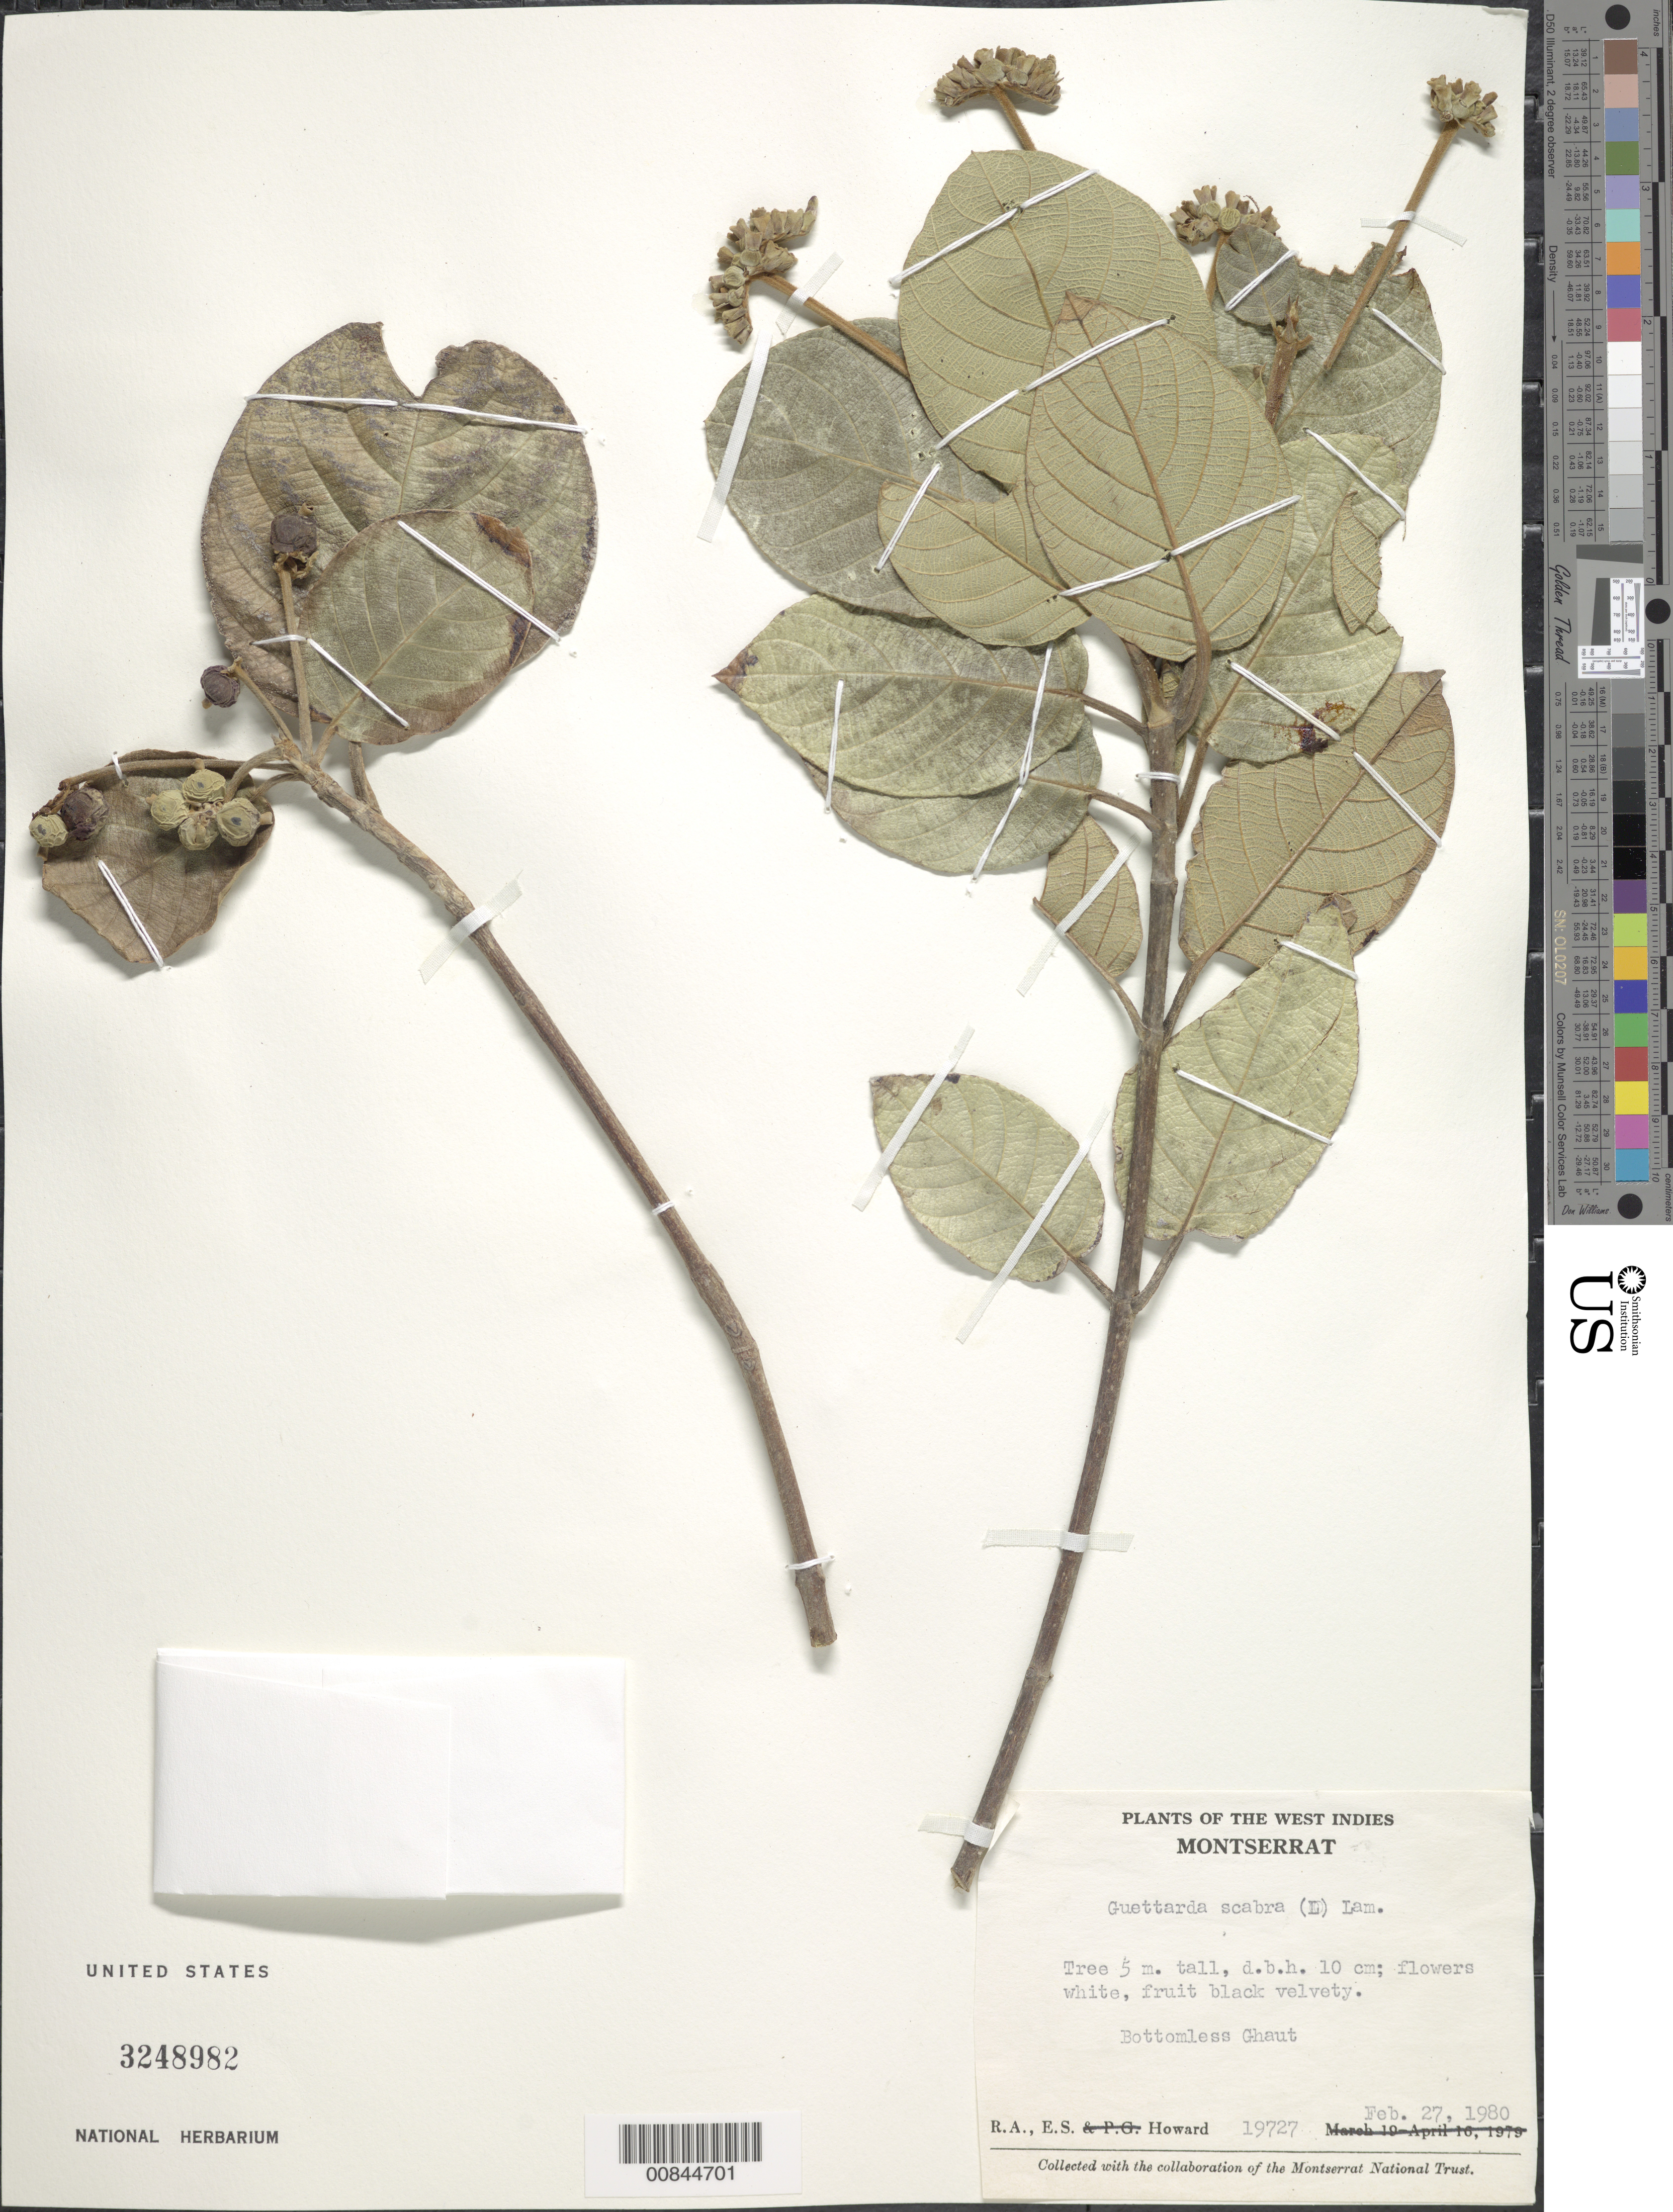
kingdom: Plantae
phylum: Tracheophyta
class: Magnoliopsida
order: Gentianales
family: Rubiaceae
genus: Guettarda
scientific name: Guettarda scabra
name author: (L.) Vent.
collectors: R. A. Howard & E. S. Howard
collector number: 19727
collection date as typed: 27 Feb 1980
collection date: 1980-02-27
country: Montserrat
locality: Bottomless Ghaut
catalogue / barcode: US 3248982